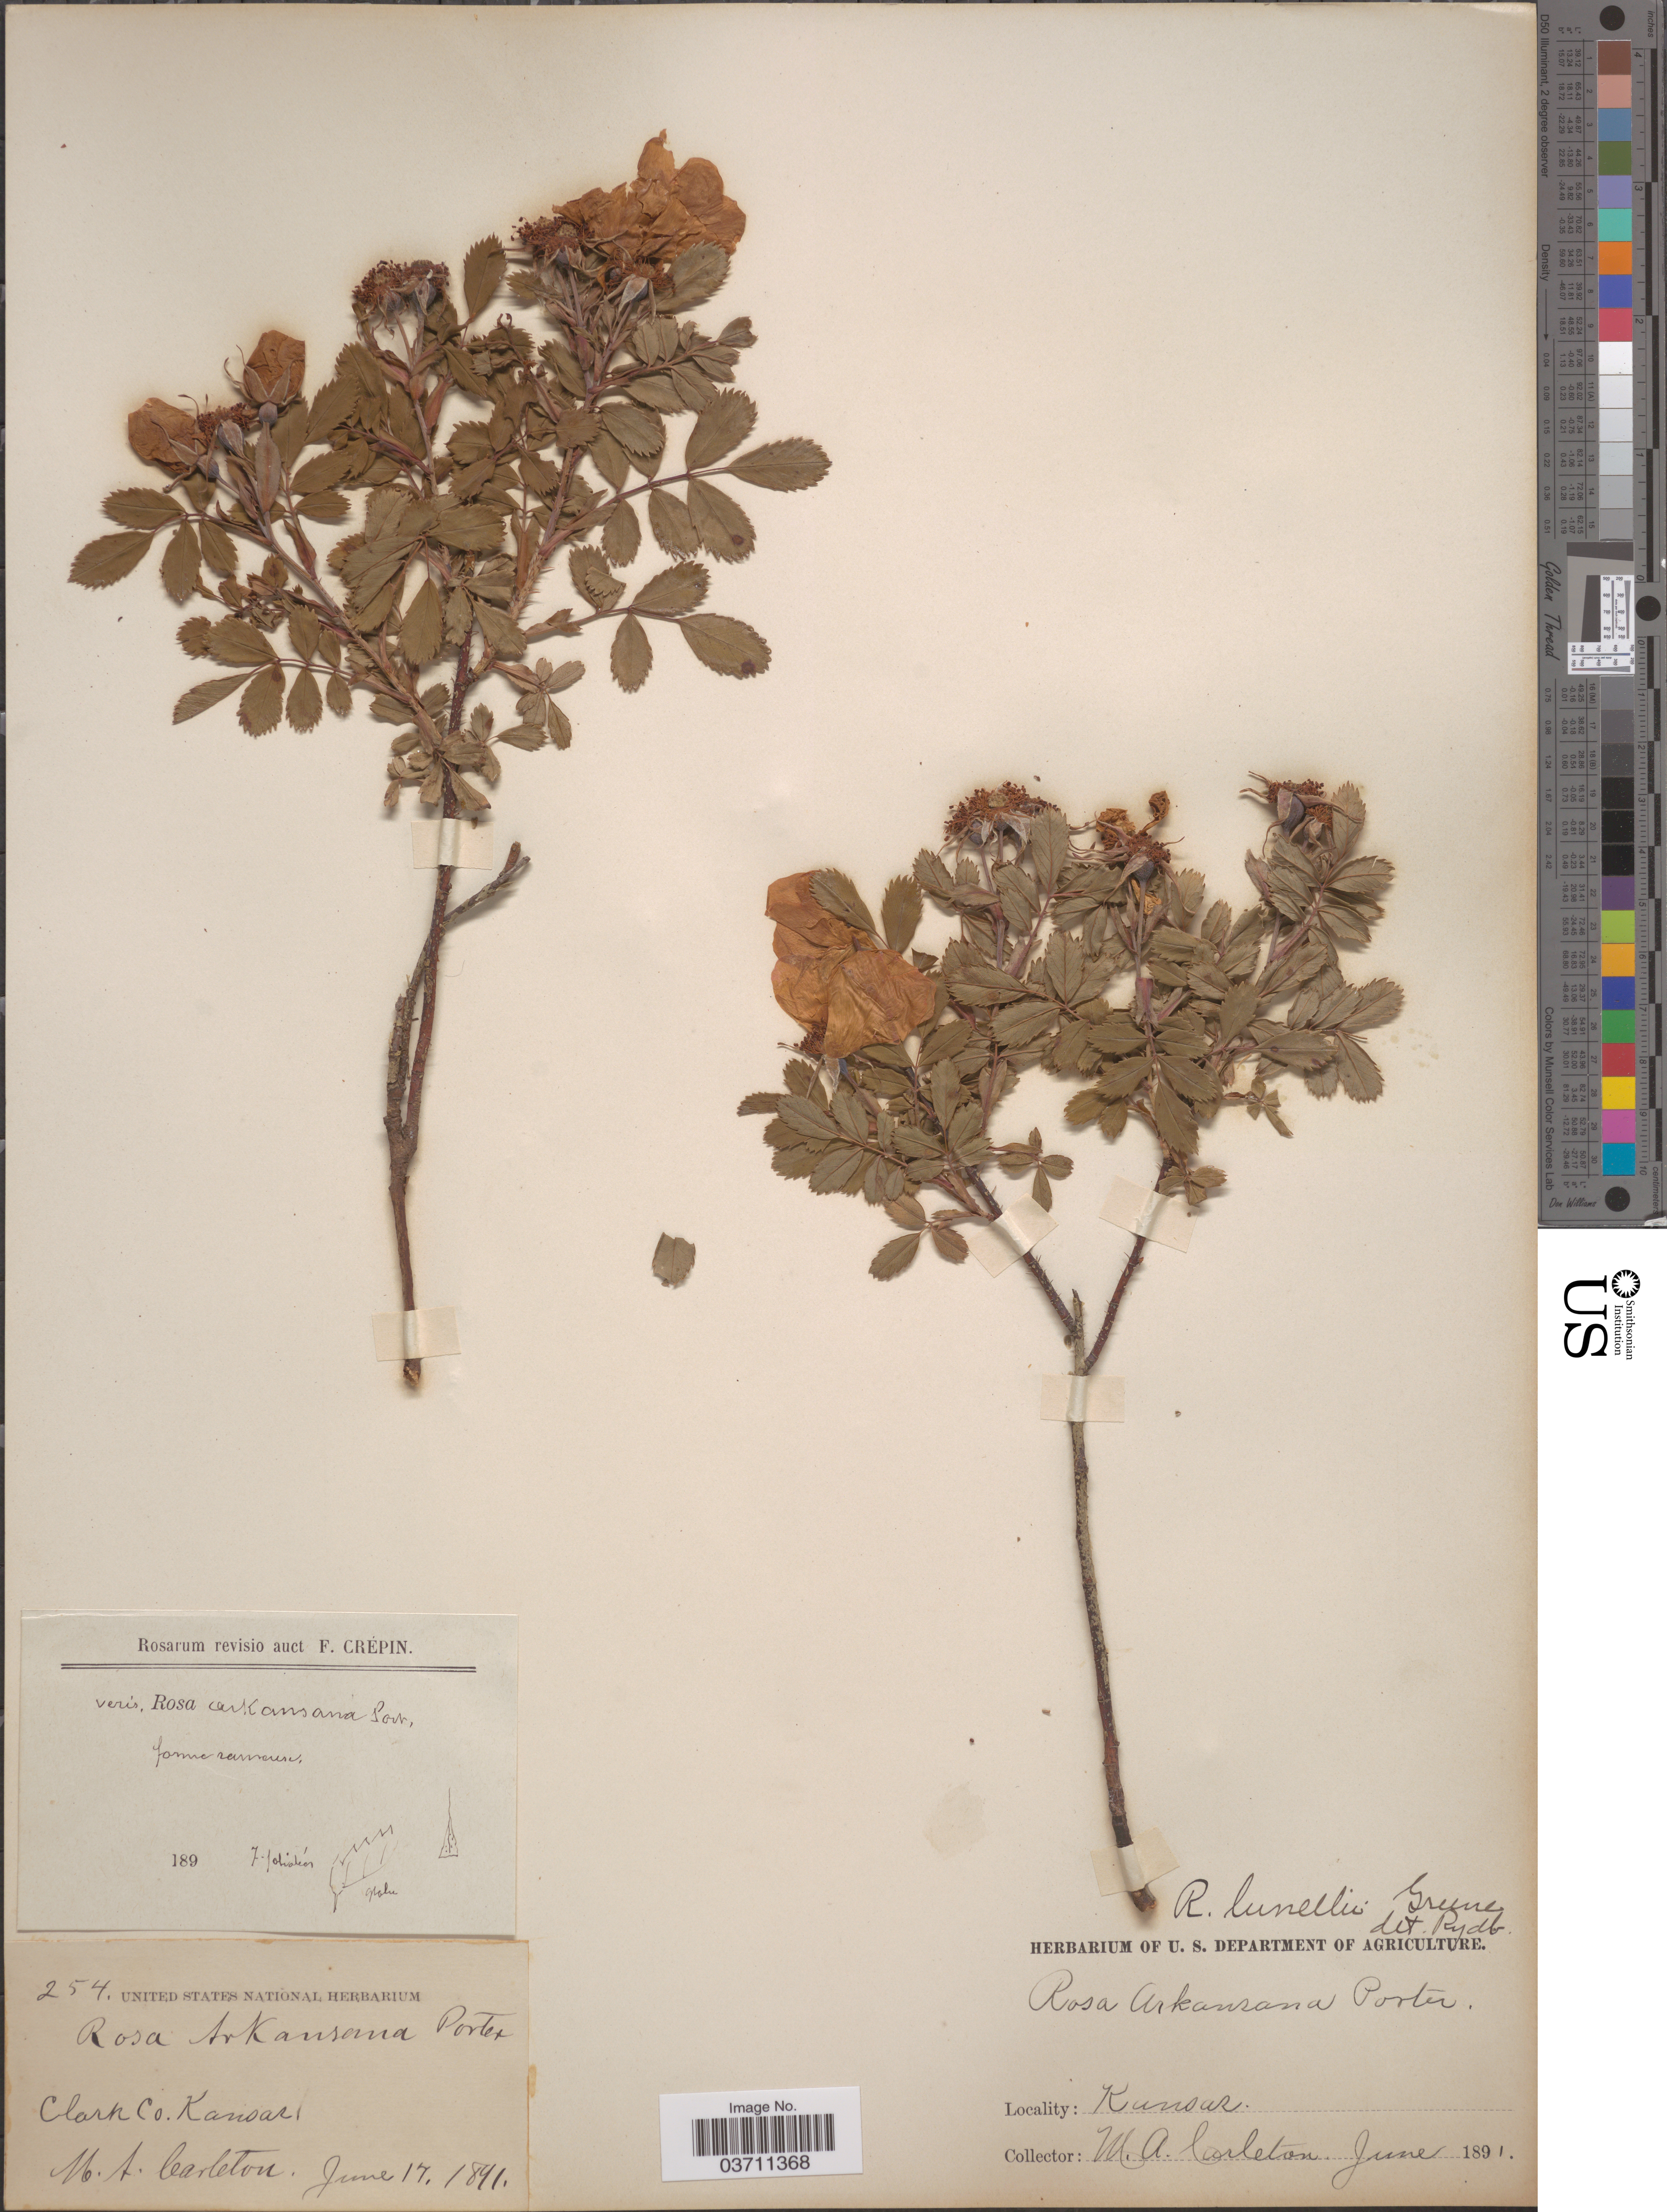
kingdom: Plantae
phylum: Tracheophyta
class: Magnoliopsida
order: Rosales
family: Rosaceae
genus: Rosa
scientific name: Rosa lunellii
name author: Greene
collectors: M. A. Carleton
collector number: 254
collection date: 1891-06-17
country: United States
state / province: Kansas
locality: Clark Co.